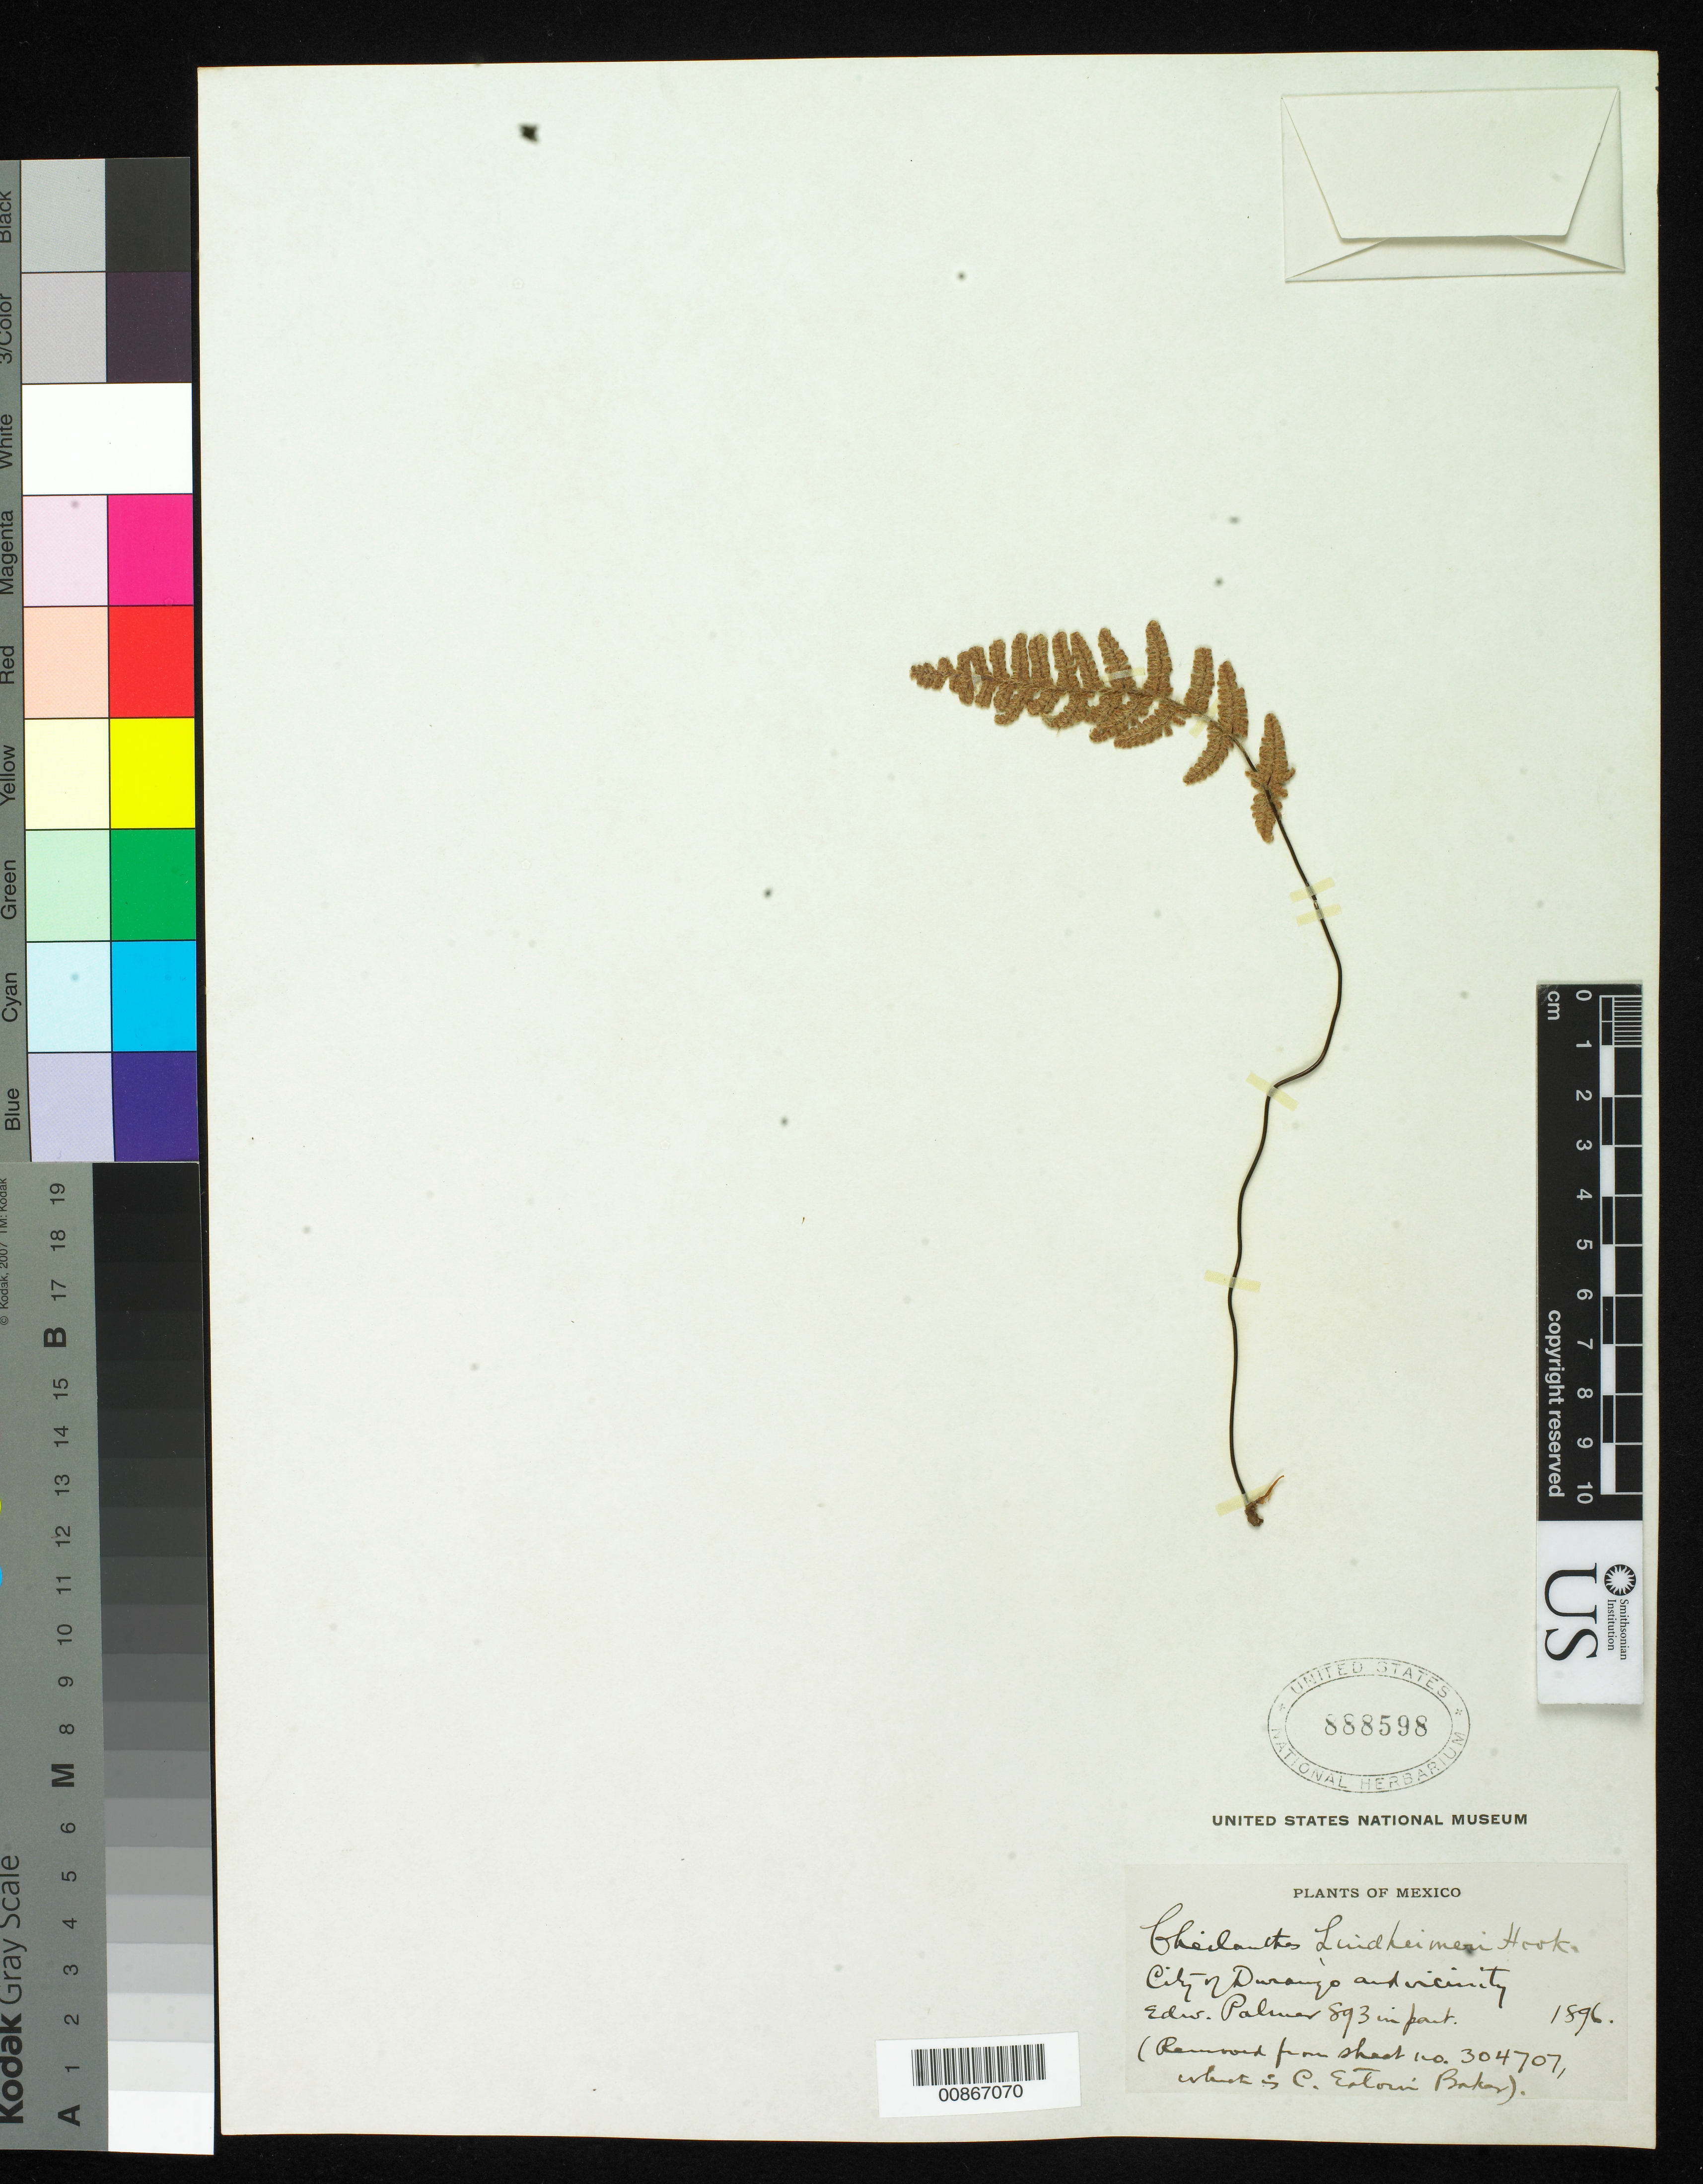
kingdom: Plantae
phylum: Tracheophyta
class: Polypodiopsida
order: Polypodiales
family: Pteridaceae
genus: Myriopteris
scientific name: Myriopteris lindheimeri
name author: (Hook.) J. Sm.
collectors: E. Palmer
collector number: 893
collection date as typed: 1896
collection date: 1896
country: Mexico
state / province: Durango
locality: City of Durango and vicinity.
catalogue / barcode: US 888598